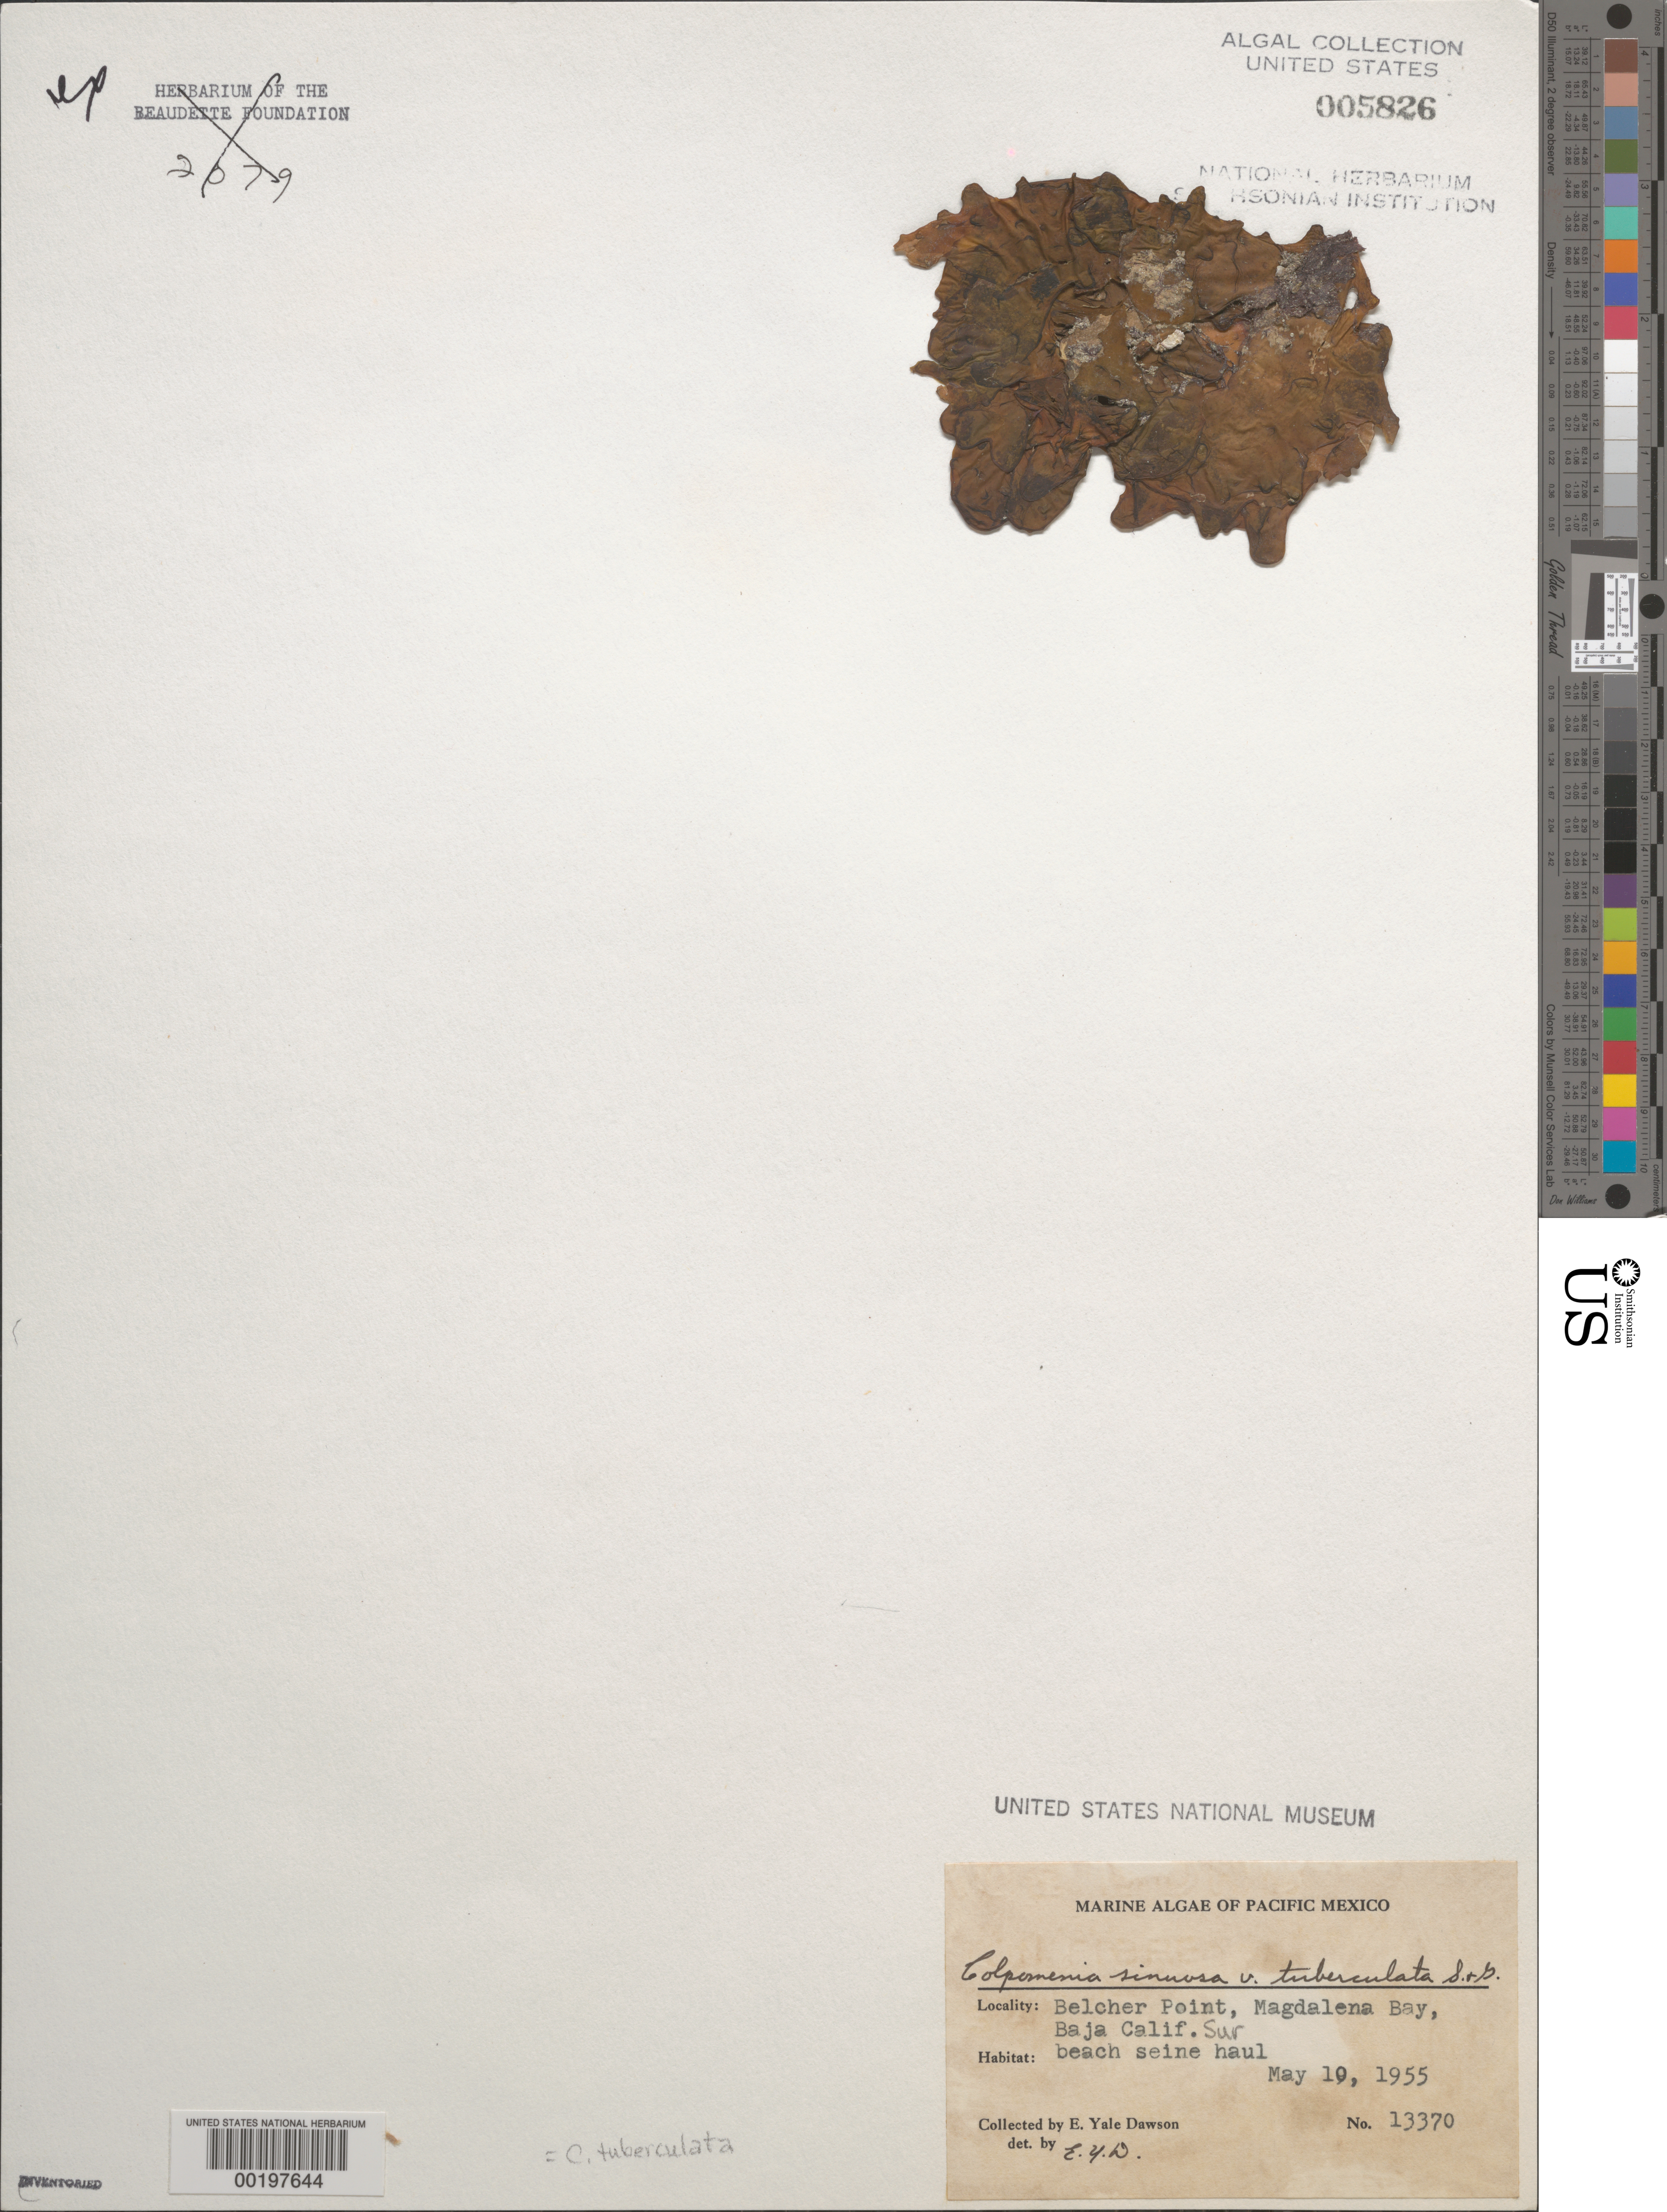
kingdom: Chromista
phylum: Ochrophyta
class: Phaeophyceae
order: Scytosiphonales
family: Scytosiphonaceae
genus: Colpomenia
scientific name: Colpomenia tuberculata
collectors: E. Y. Dawson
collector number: EYD 13370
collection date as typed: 10 May 1955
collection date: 1955-05-10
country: Mexico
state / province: Baja California Sur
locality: Belcher Point, Bahia Magdalena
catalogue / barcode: US 5826